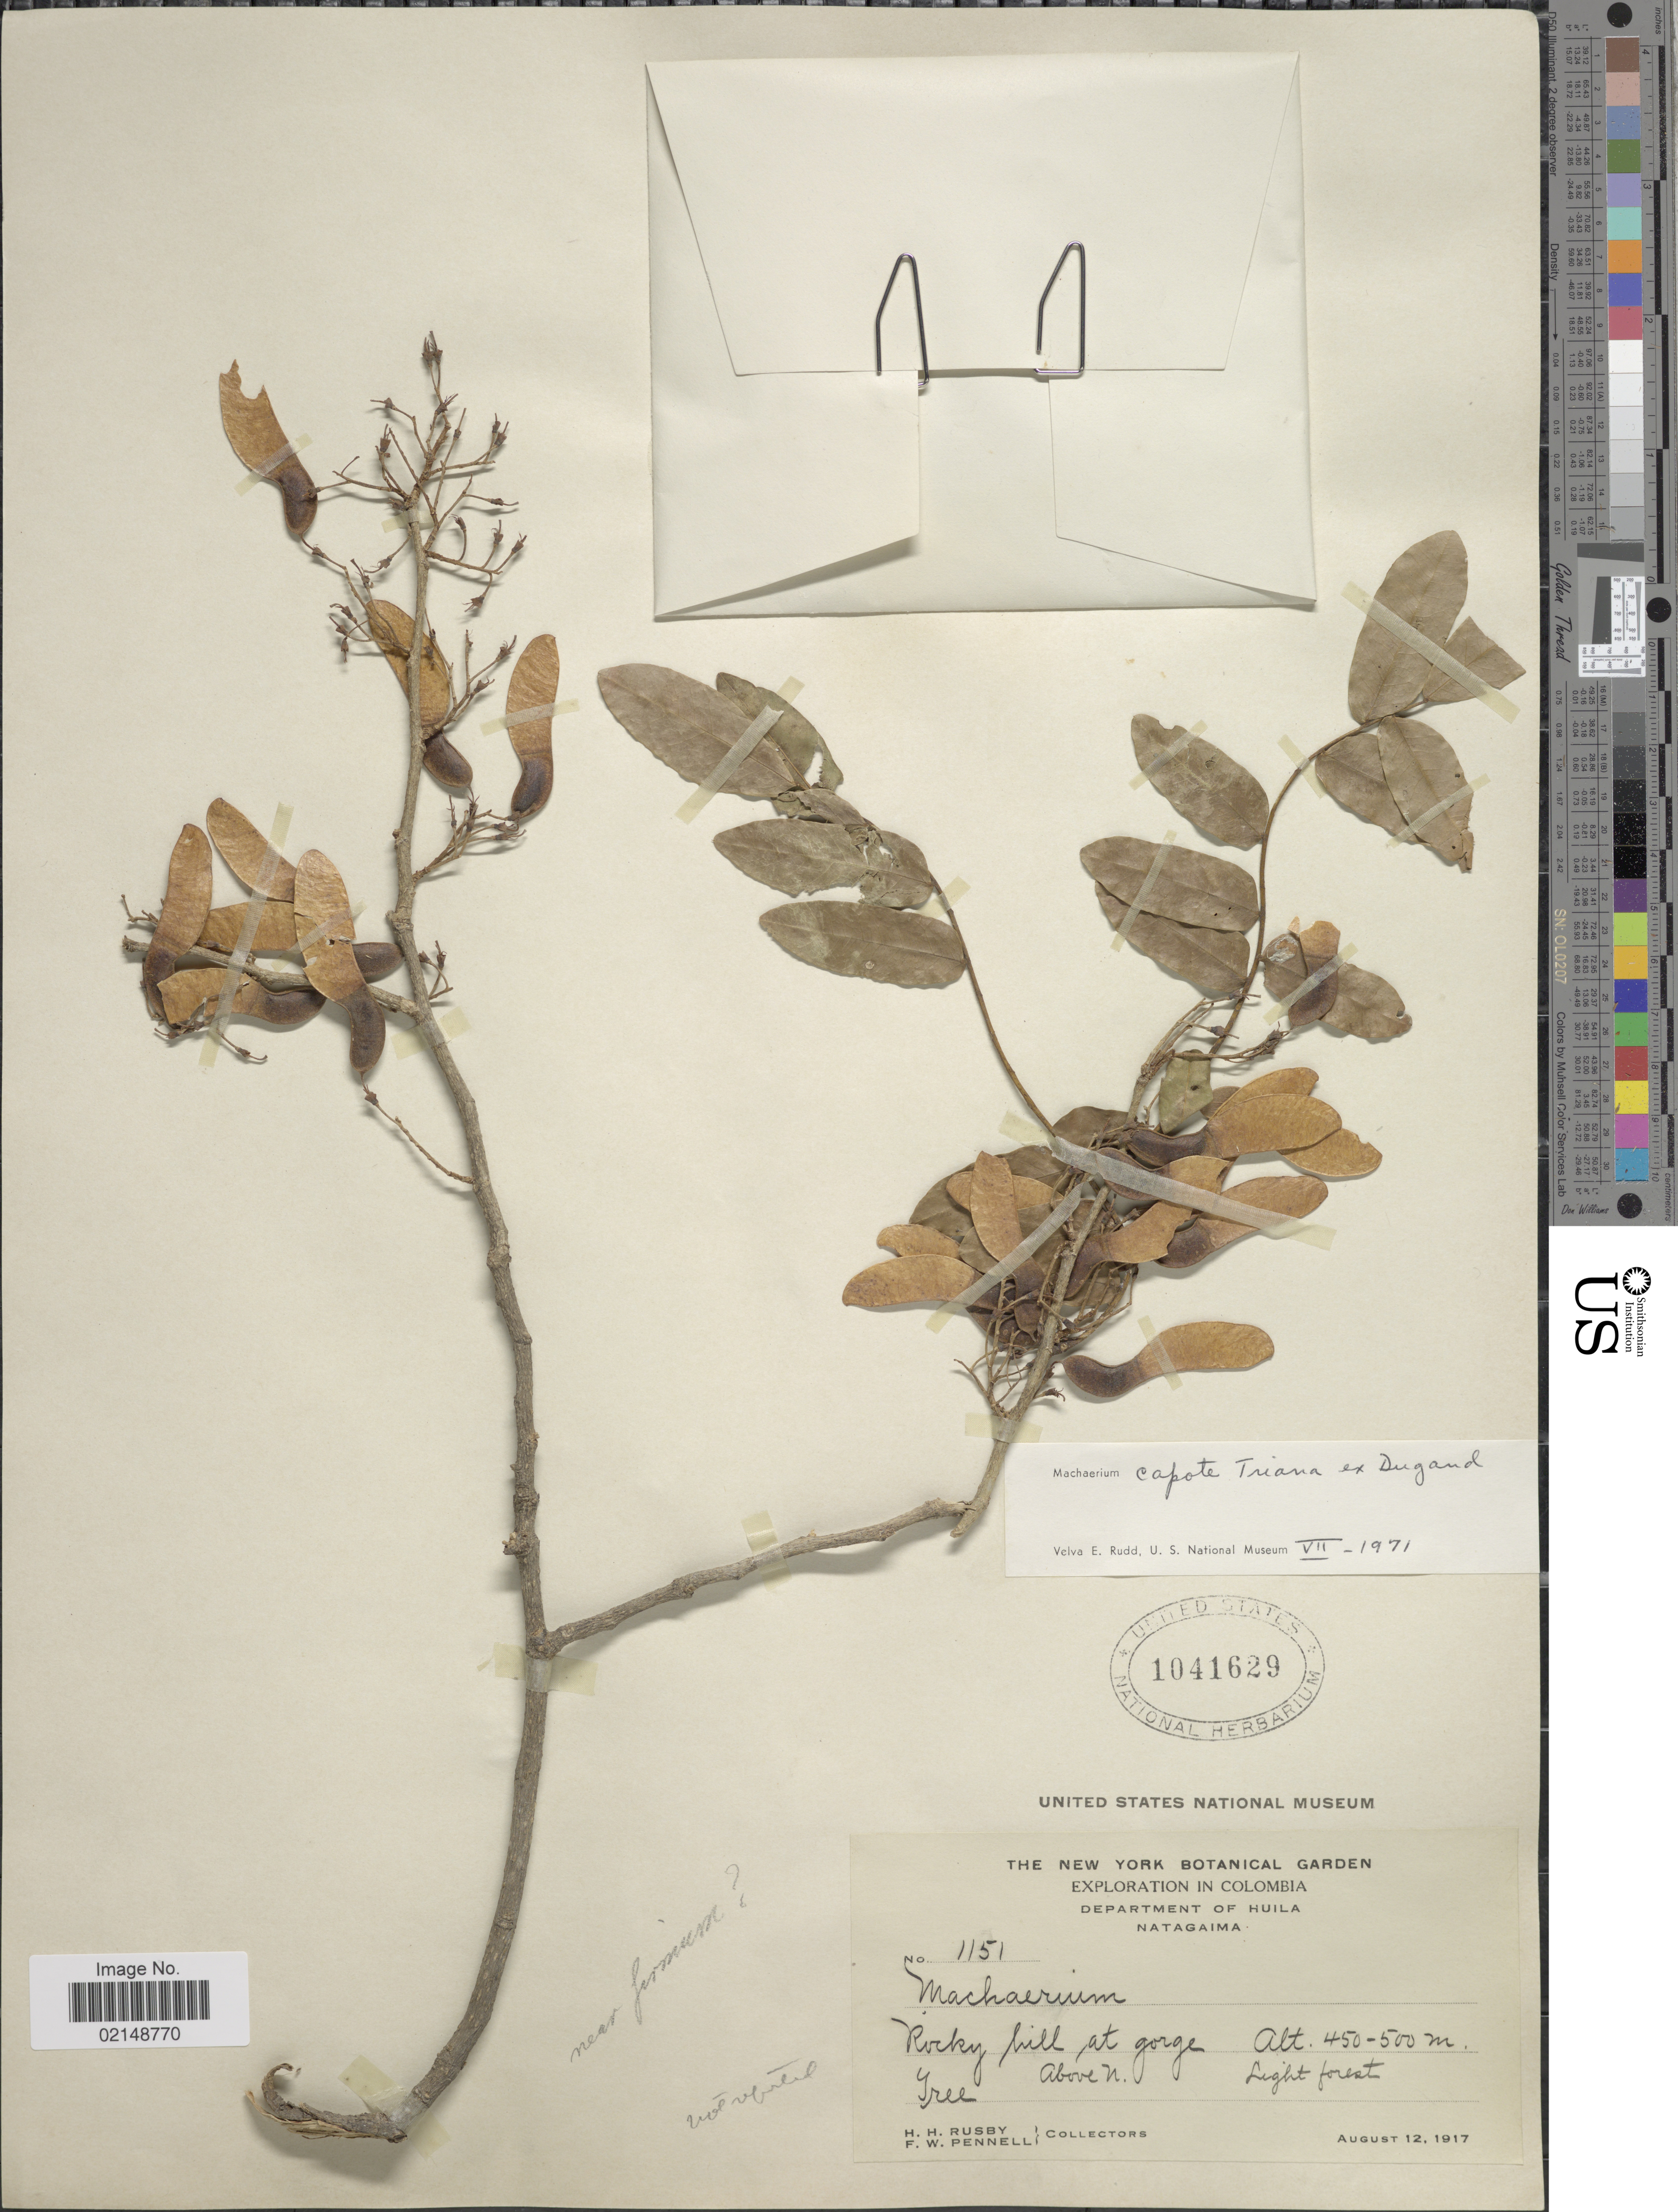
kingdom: Plantae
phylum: Tracheophyta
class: Magnoliopsida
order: Fabales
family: Fabaceae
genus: Machaerium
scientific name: Machaerium capote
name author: Triana ex Dugand G.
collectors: H. H. Rusby & F. W. Pennell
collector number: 1151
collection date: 1917-08-12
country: Colombia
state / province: Huila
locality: Natagaima, above N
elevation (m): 450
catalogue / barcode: US 1041629